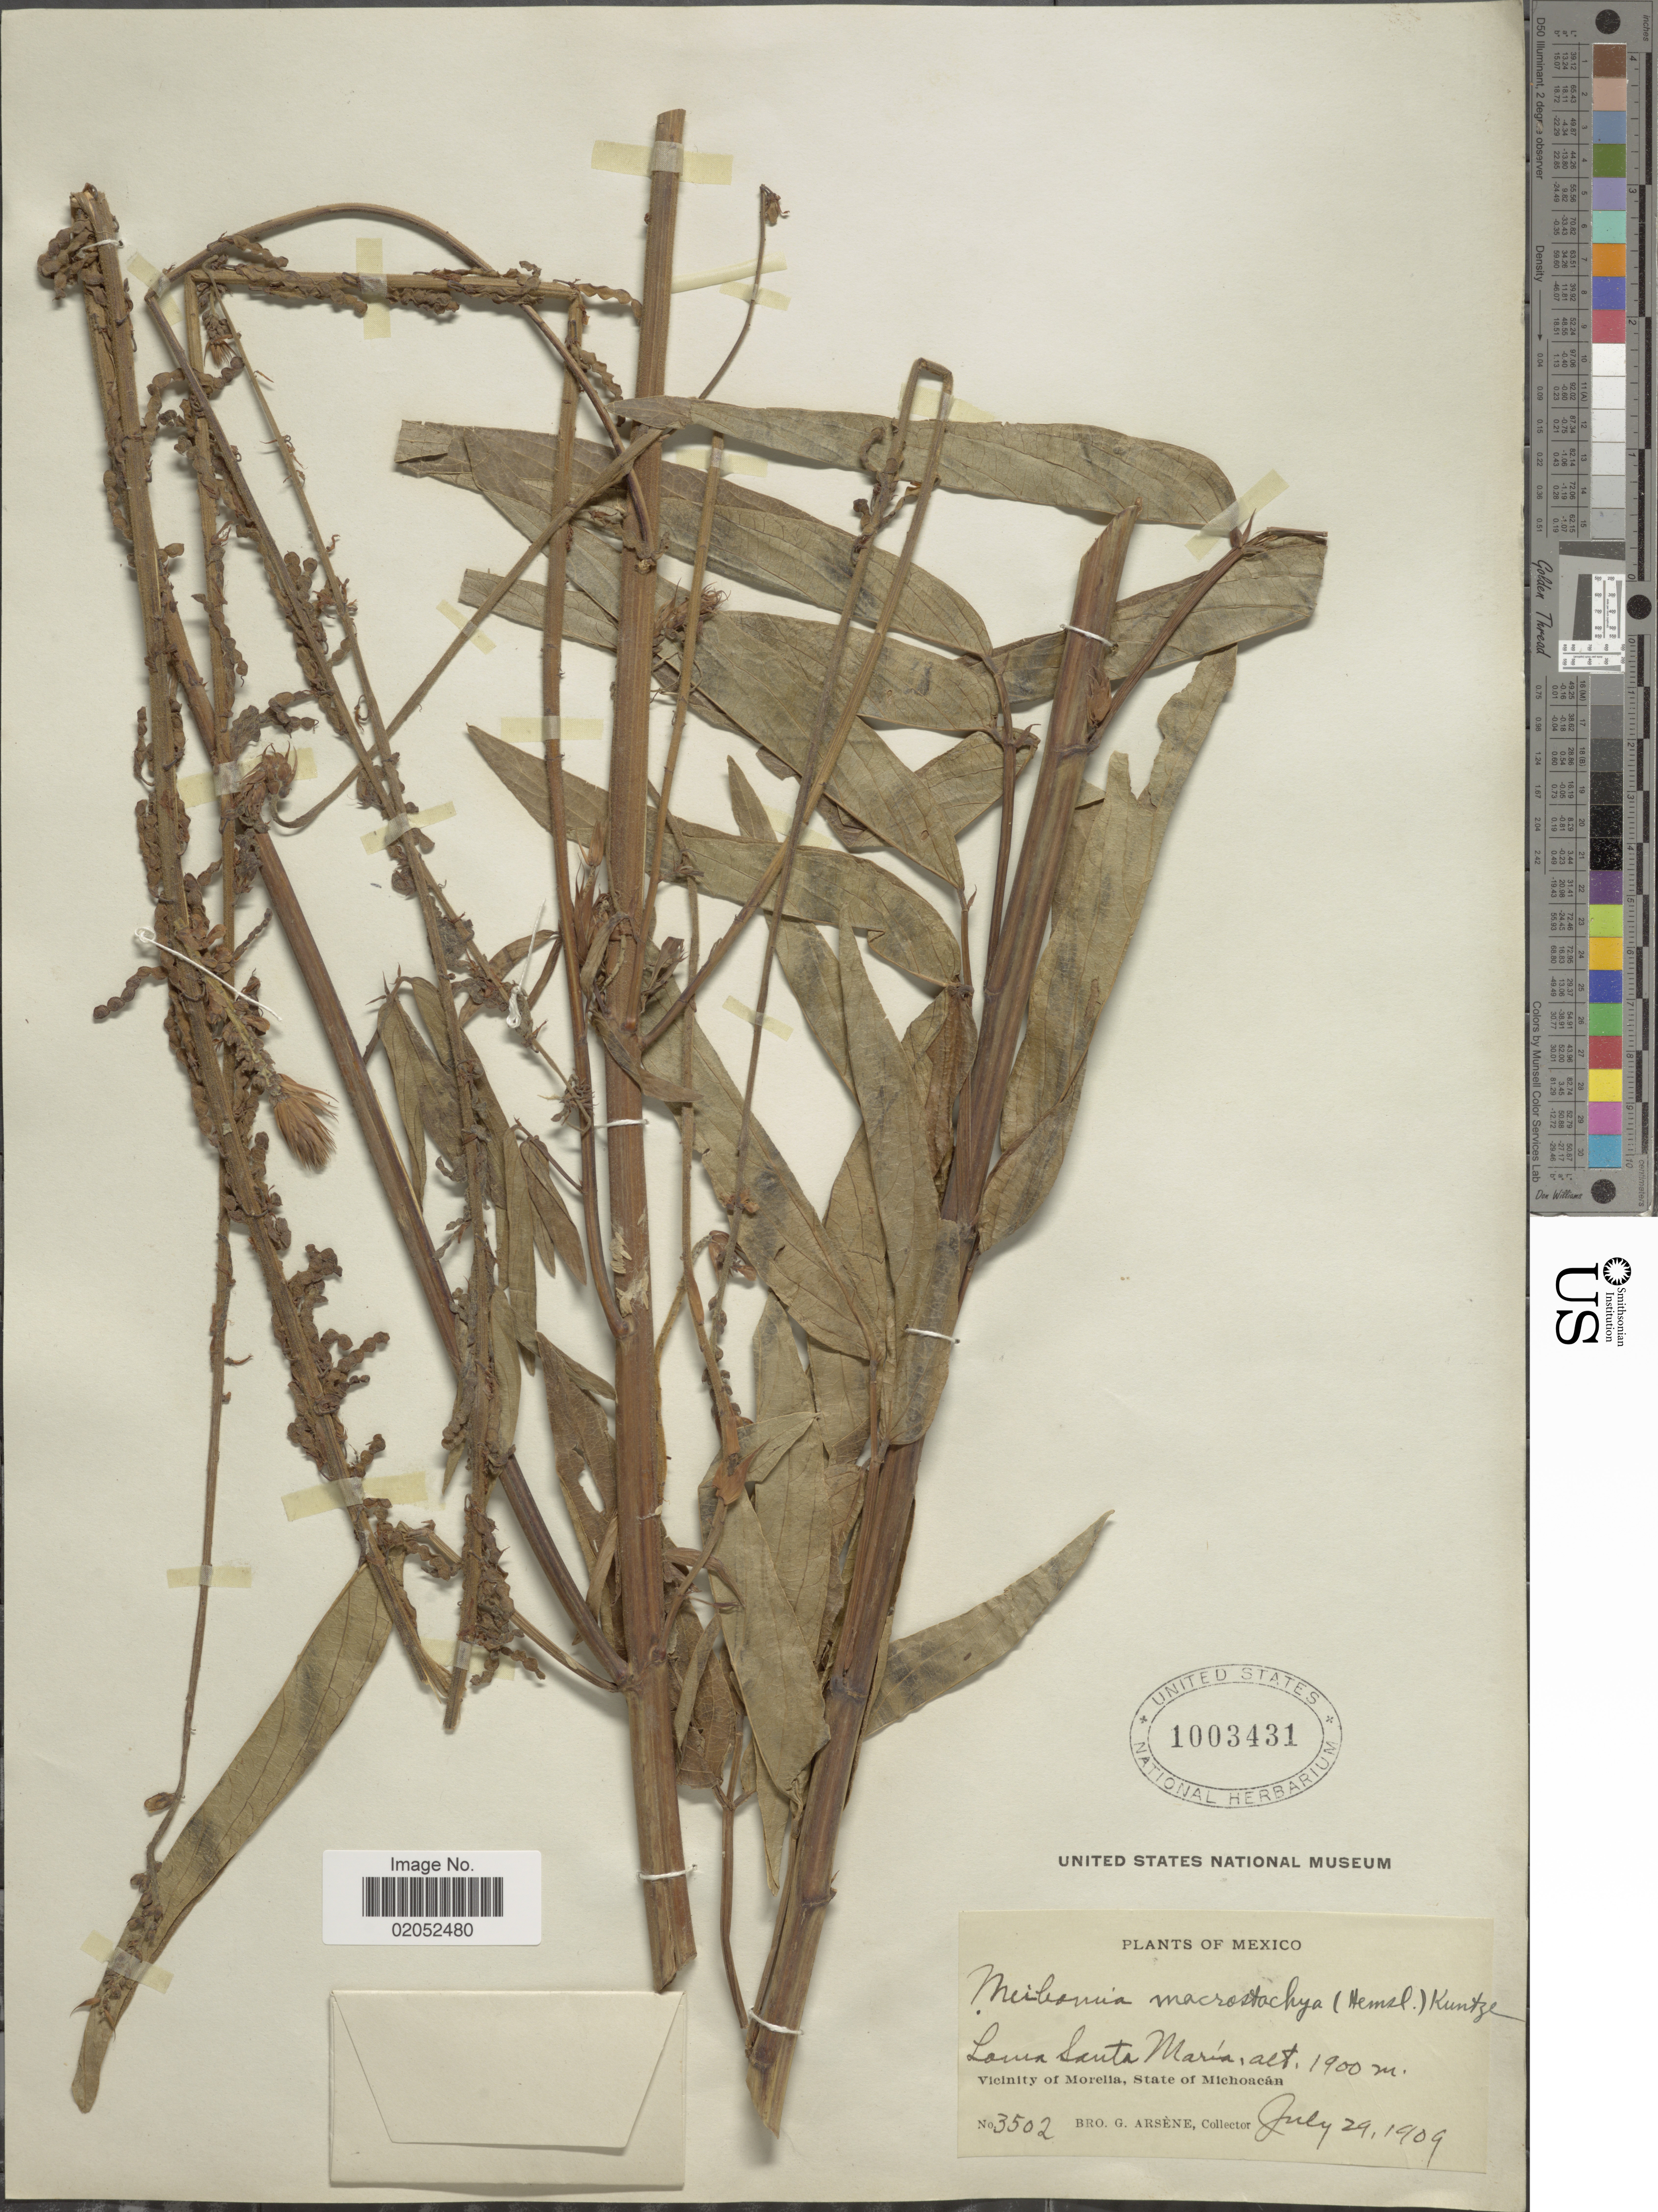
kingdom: Plantae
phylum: Tracheophyta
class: Magnoliopsida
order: Fabales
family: Fabaceae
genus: Desmodium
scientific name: Desmodium macrostachyum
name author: Hemsl.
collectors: Bro. G. Arsène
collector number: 3502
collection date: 1909-07-29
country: Mexico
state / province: Michoacán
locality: Loma Santa Maria, Vicinity of Morelia,Stateof Michoacan.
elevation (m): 1900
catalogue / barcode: US 1003431